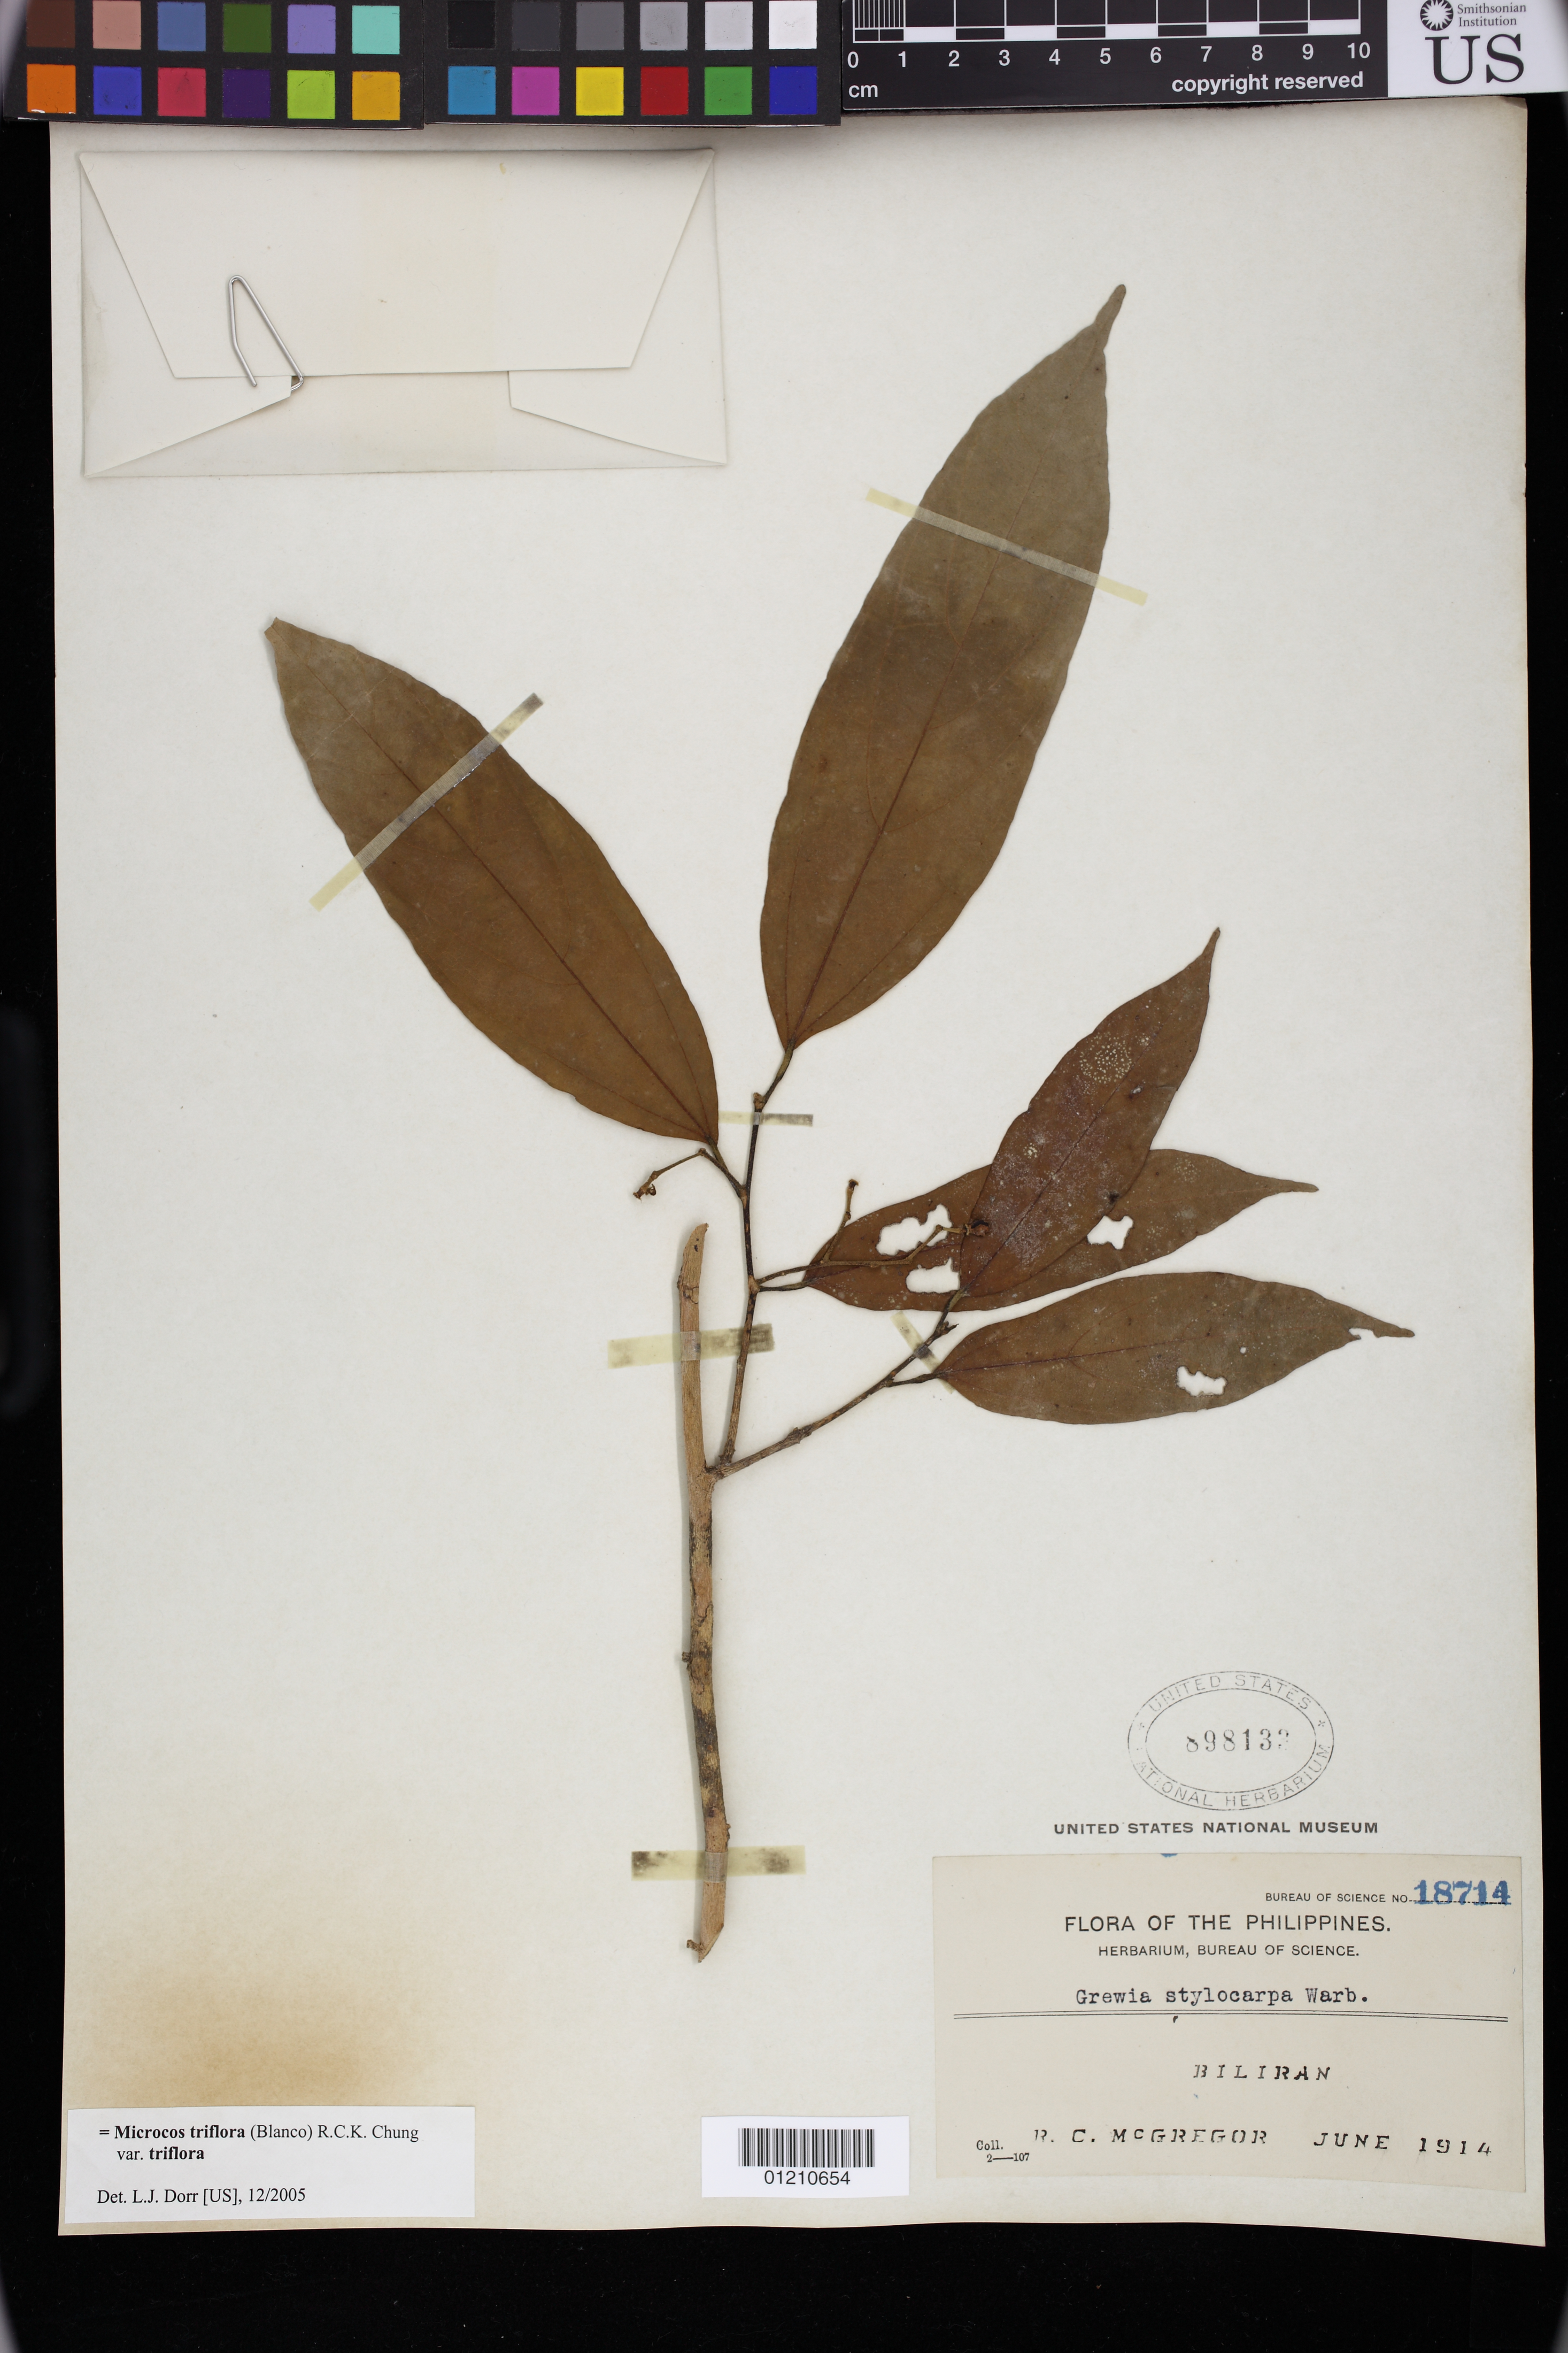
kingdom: Plantae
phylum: Tracheophyta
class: Magnoliopsida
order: Malvales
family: Malvaceae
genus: Microcos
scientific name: Microcos triflora var. triflora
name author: (Blanco) R.C.K. Chung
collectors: R. C. McGregor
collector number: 2-107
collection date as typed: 1914-06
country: Philippines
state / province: Eastern Visayas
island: Biliran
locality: Biliran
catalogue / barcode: US 898133